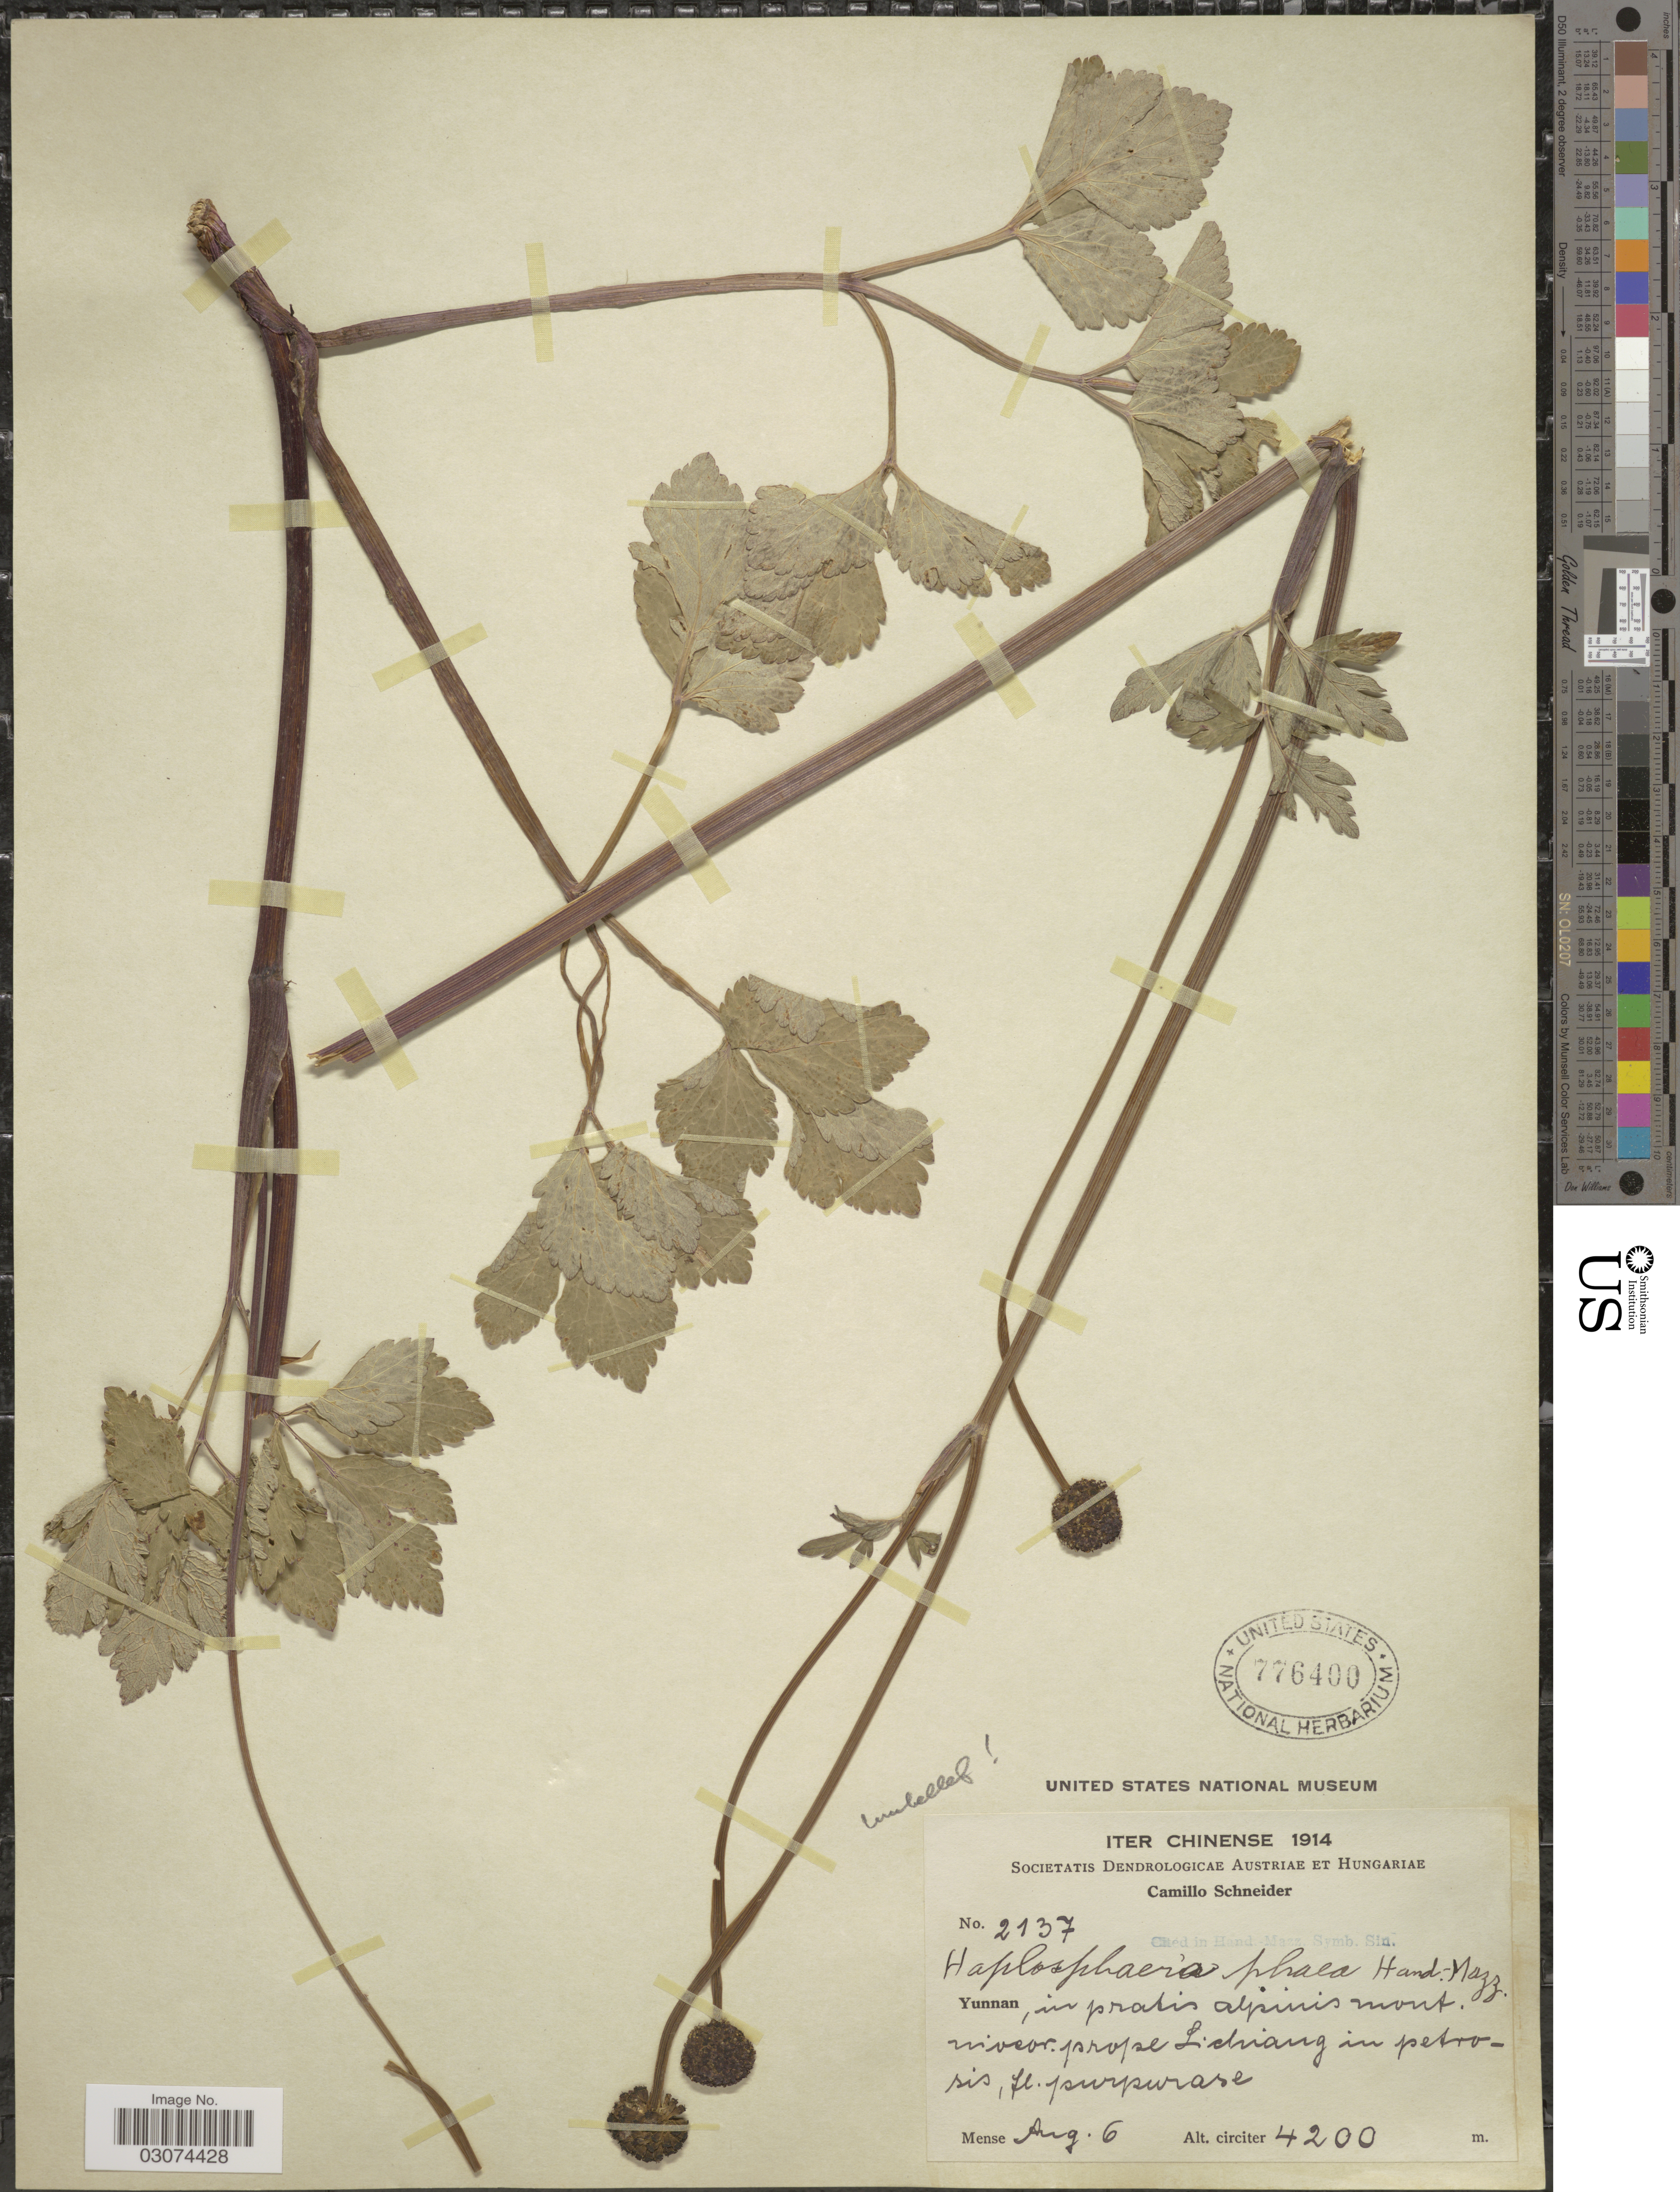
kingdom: Plantae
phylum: Tracheophyta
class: Magnoliopsida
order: Apiales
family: Apiaceae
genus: Haplosphaera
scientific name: Haplosphaera phaea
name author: Hand.-Mazz.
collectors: C. K. Schneider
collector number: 2137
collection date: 1914-08-06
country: China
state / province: Yunnan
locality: In pratis alpinis mont. niveor. prope Lichiang in petrosis.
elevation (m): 4200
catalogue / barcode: US 776400